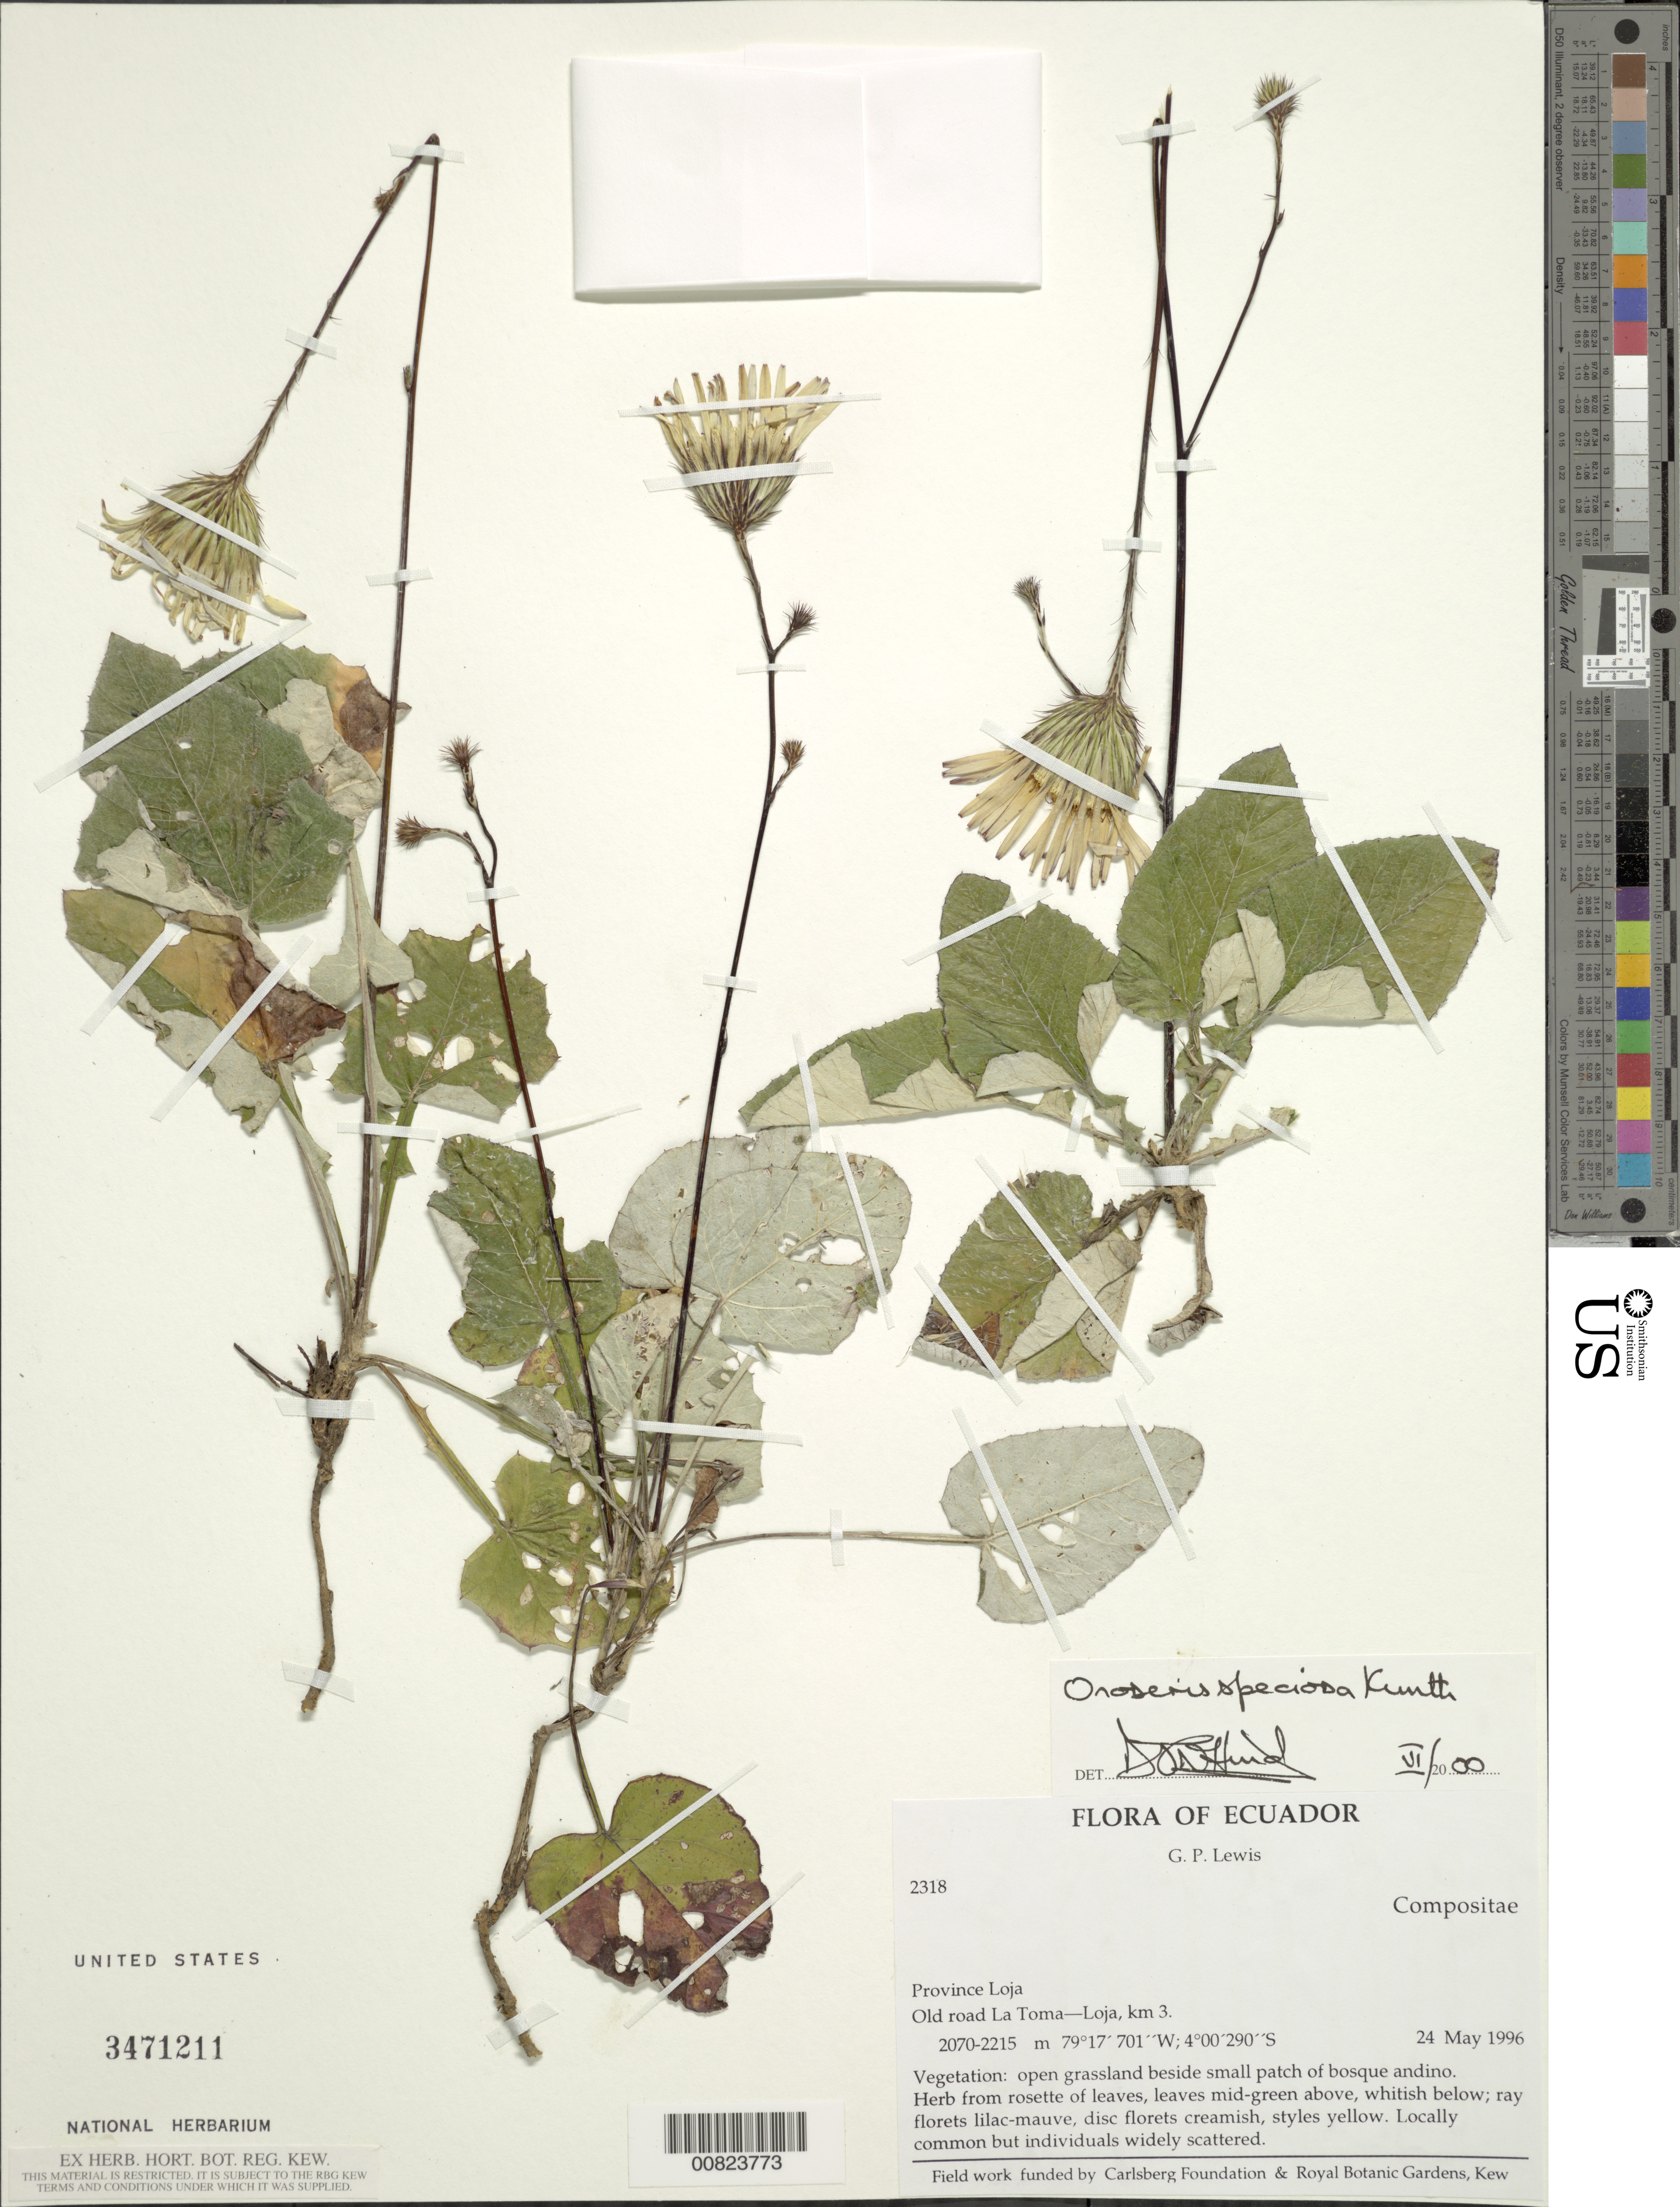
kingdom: Plantae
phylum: Tracheophyta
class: Magnoliopsida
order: Asterales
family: Asteraceae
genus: Onoseris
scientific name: Onoseris speciosa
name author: Kunth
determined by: Hind, N.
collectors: G. P. Lewis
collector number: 2318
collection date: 1996-05-24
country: Ecuador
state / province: Loja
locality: La Toma to Loja, old road at km 3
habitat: Open grassland beside small patch of bosque andino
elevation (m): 2070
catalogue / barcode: US 3471211